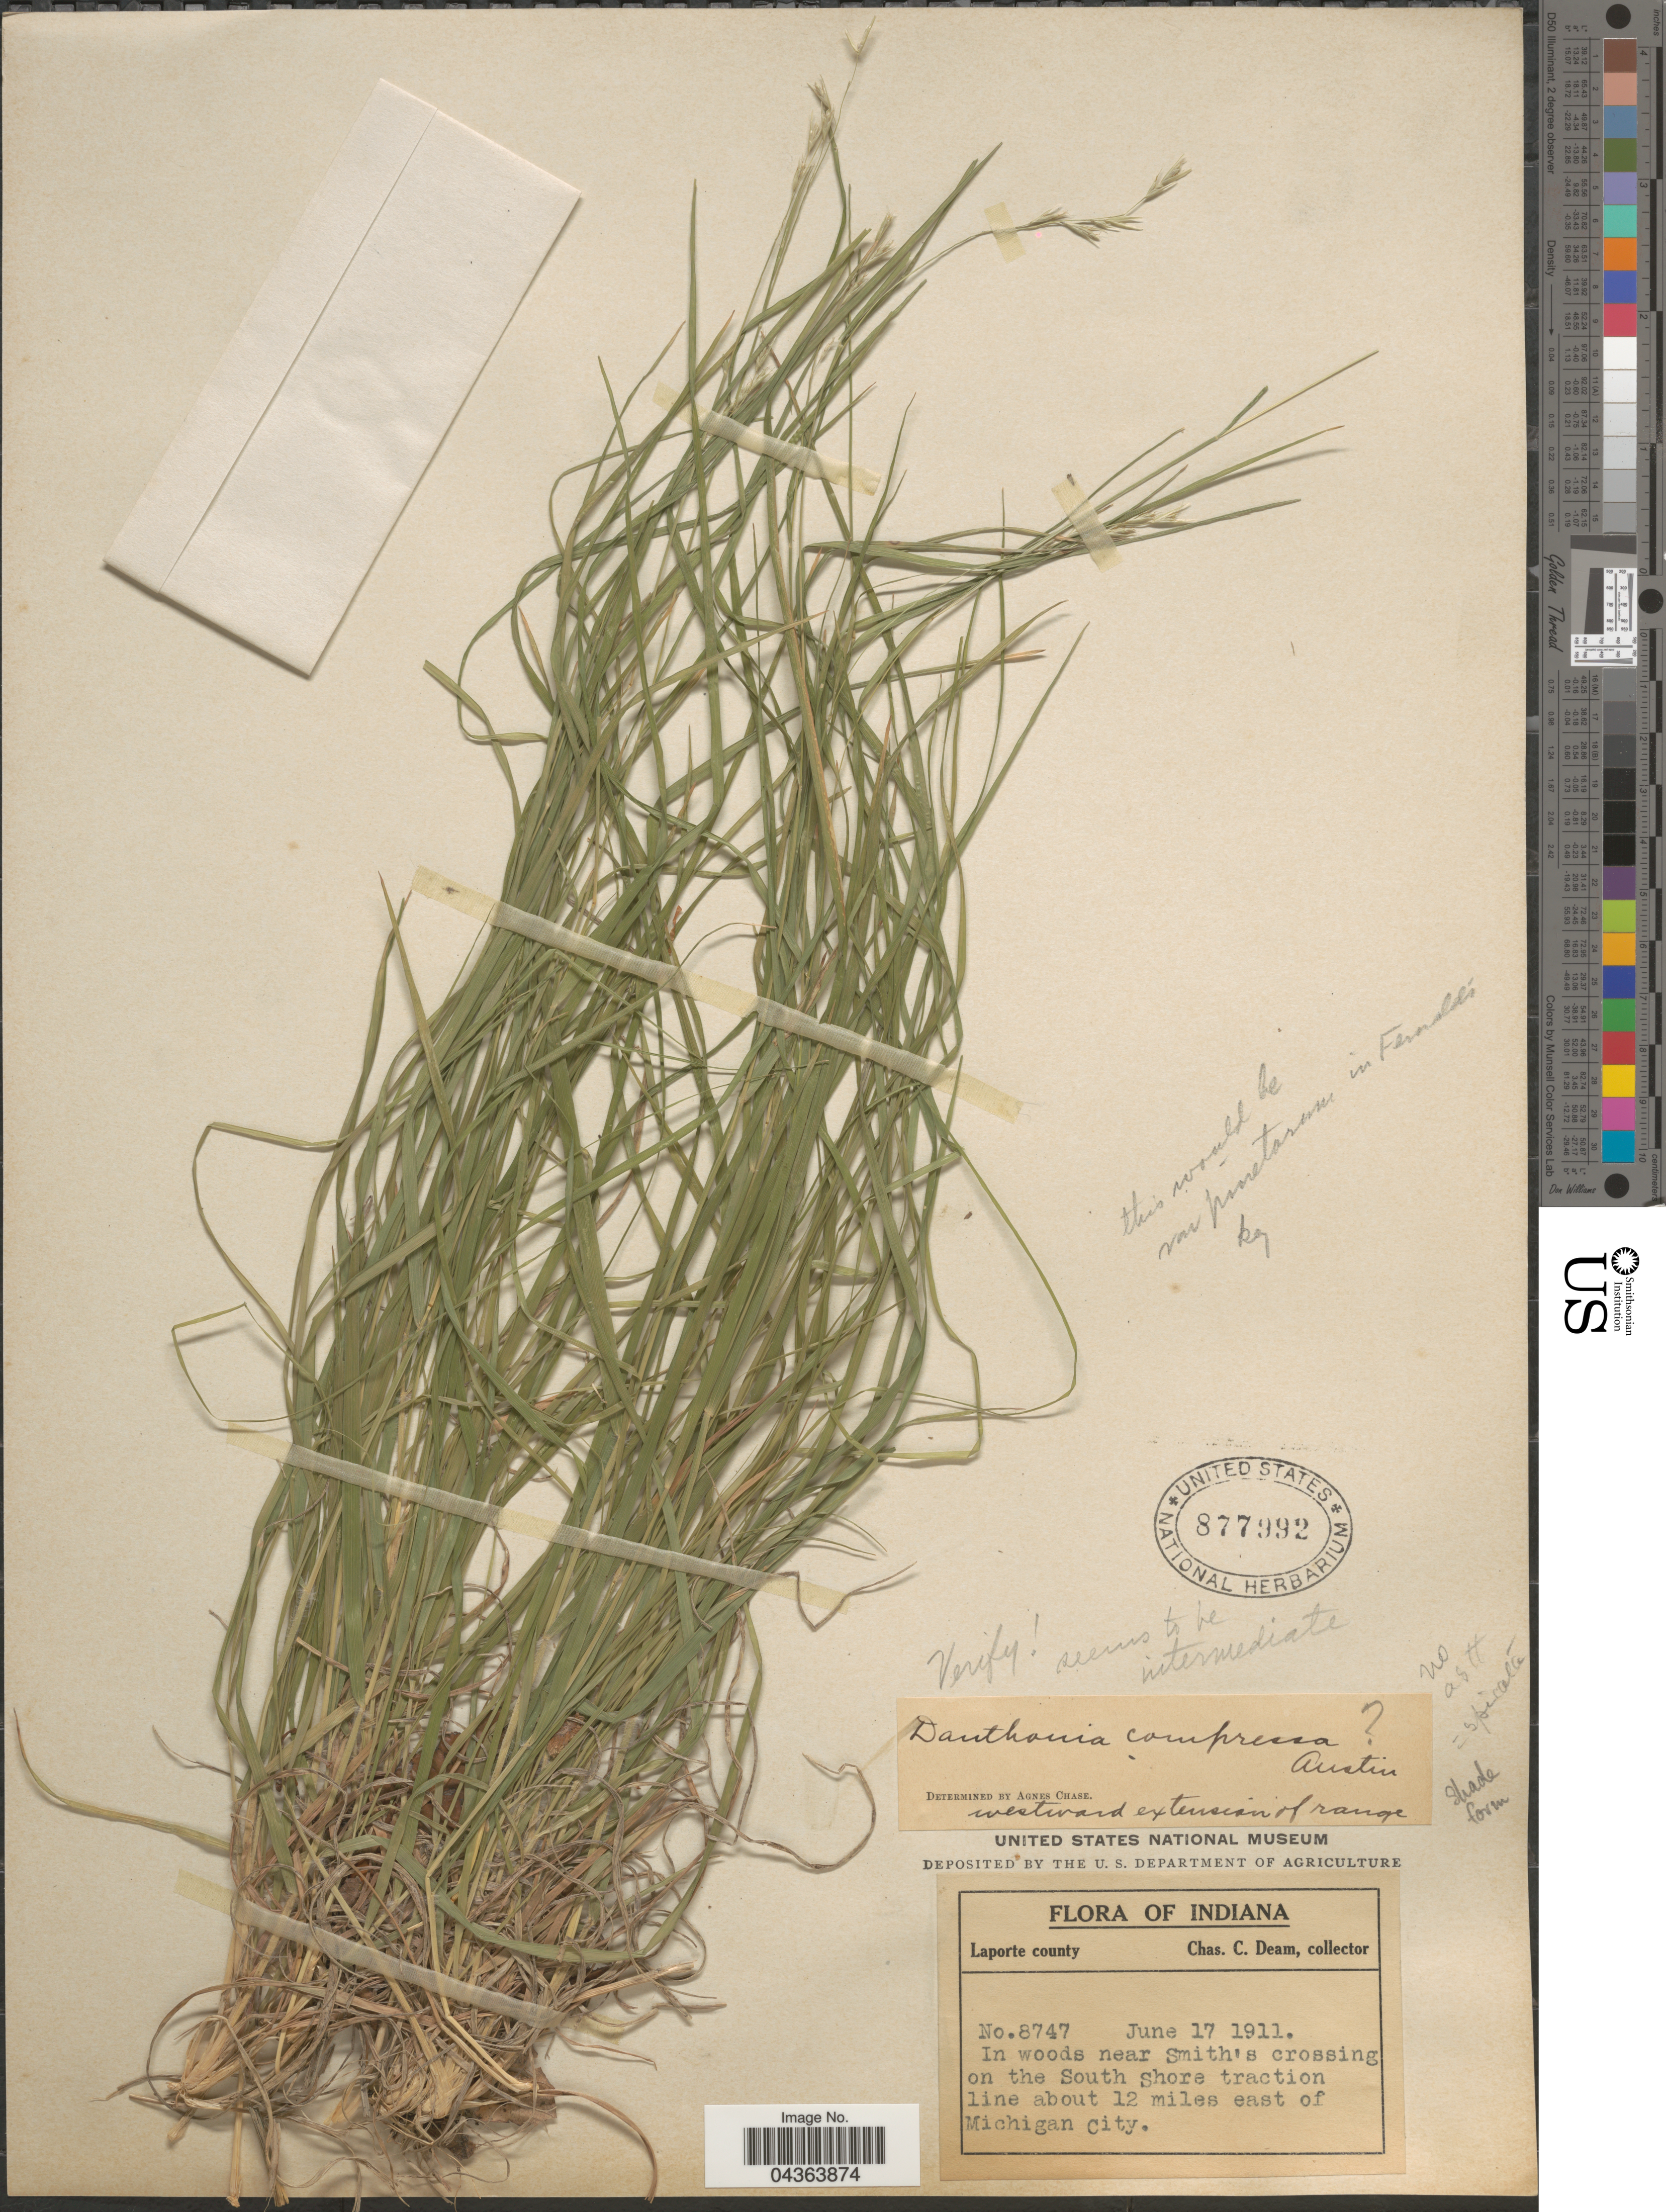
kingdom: Plantae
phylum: Tracheophyta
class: Liliopsida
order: Poales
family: Poaceae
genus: Danthonia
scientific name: Danthonia spicata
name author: (L.) P. Beauv. ex Roem. & Schult.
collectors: C. C. Deam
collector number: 8747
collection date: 1911-06-17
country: United States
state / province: Indiana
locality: Laporte county. In woods near Smith's crossing on the South Shore traction line about 12 miles east of Michigan City.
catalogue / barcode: US 877992